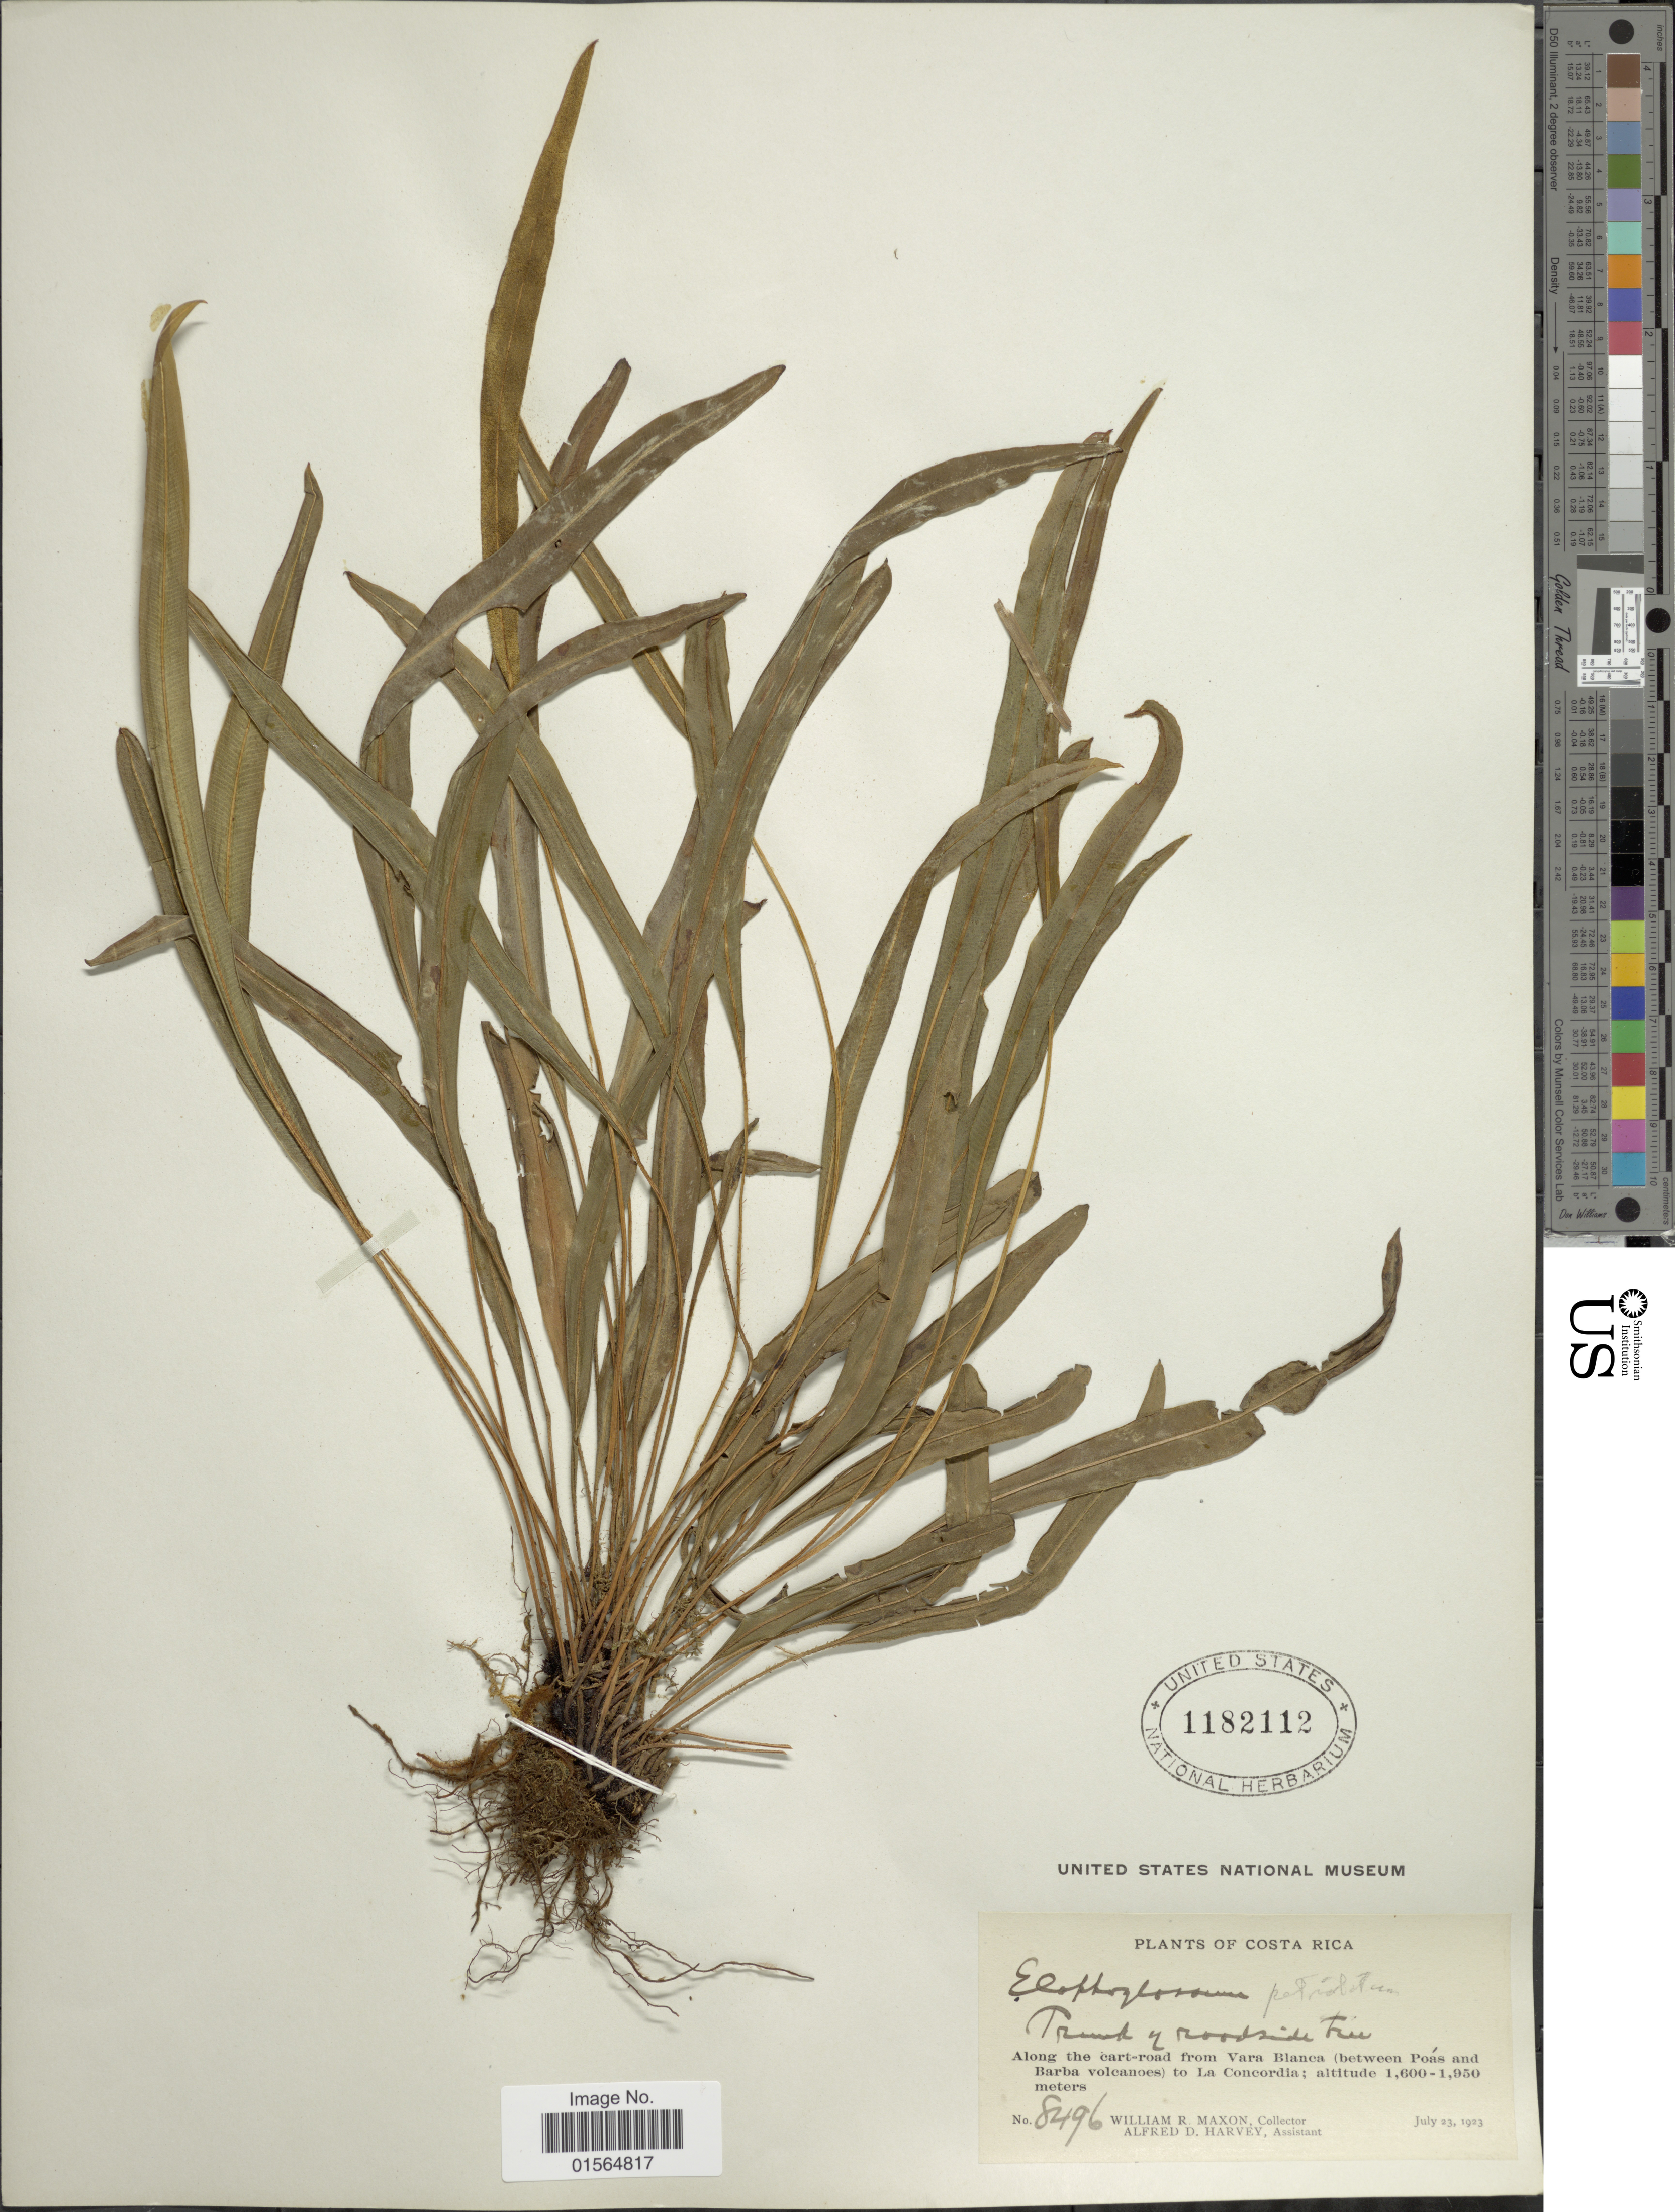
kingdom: Plantae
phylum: Tracheophyta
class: Polypodiopsida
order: Polypodiales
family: Dryopteridaceae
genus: Elaphoglossum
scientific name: Elaphoglossum petiolatum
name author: (Sw.) Urb.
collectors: W. R. Maxon & A. D. Harvey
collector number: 8496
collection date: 1923-07-23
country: Costa Rica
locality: Along the cart road from Vara Blanca (between Poas and Barba volcanoes) to La Concordia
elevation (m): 1600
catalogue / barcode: US 1182112